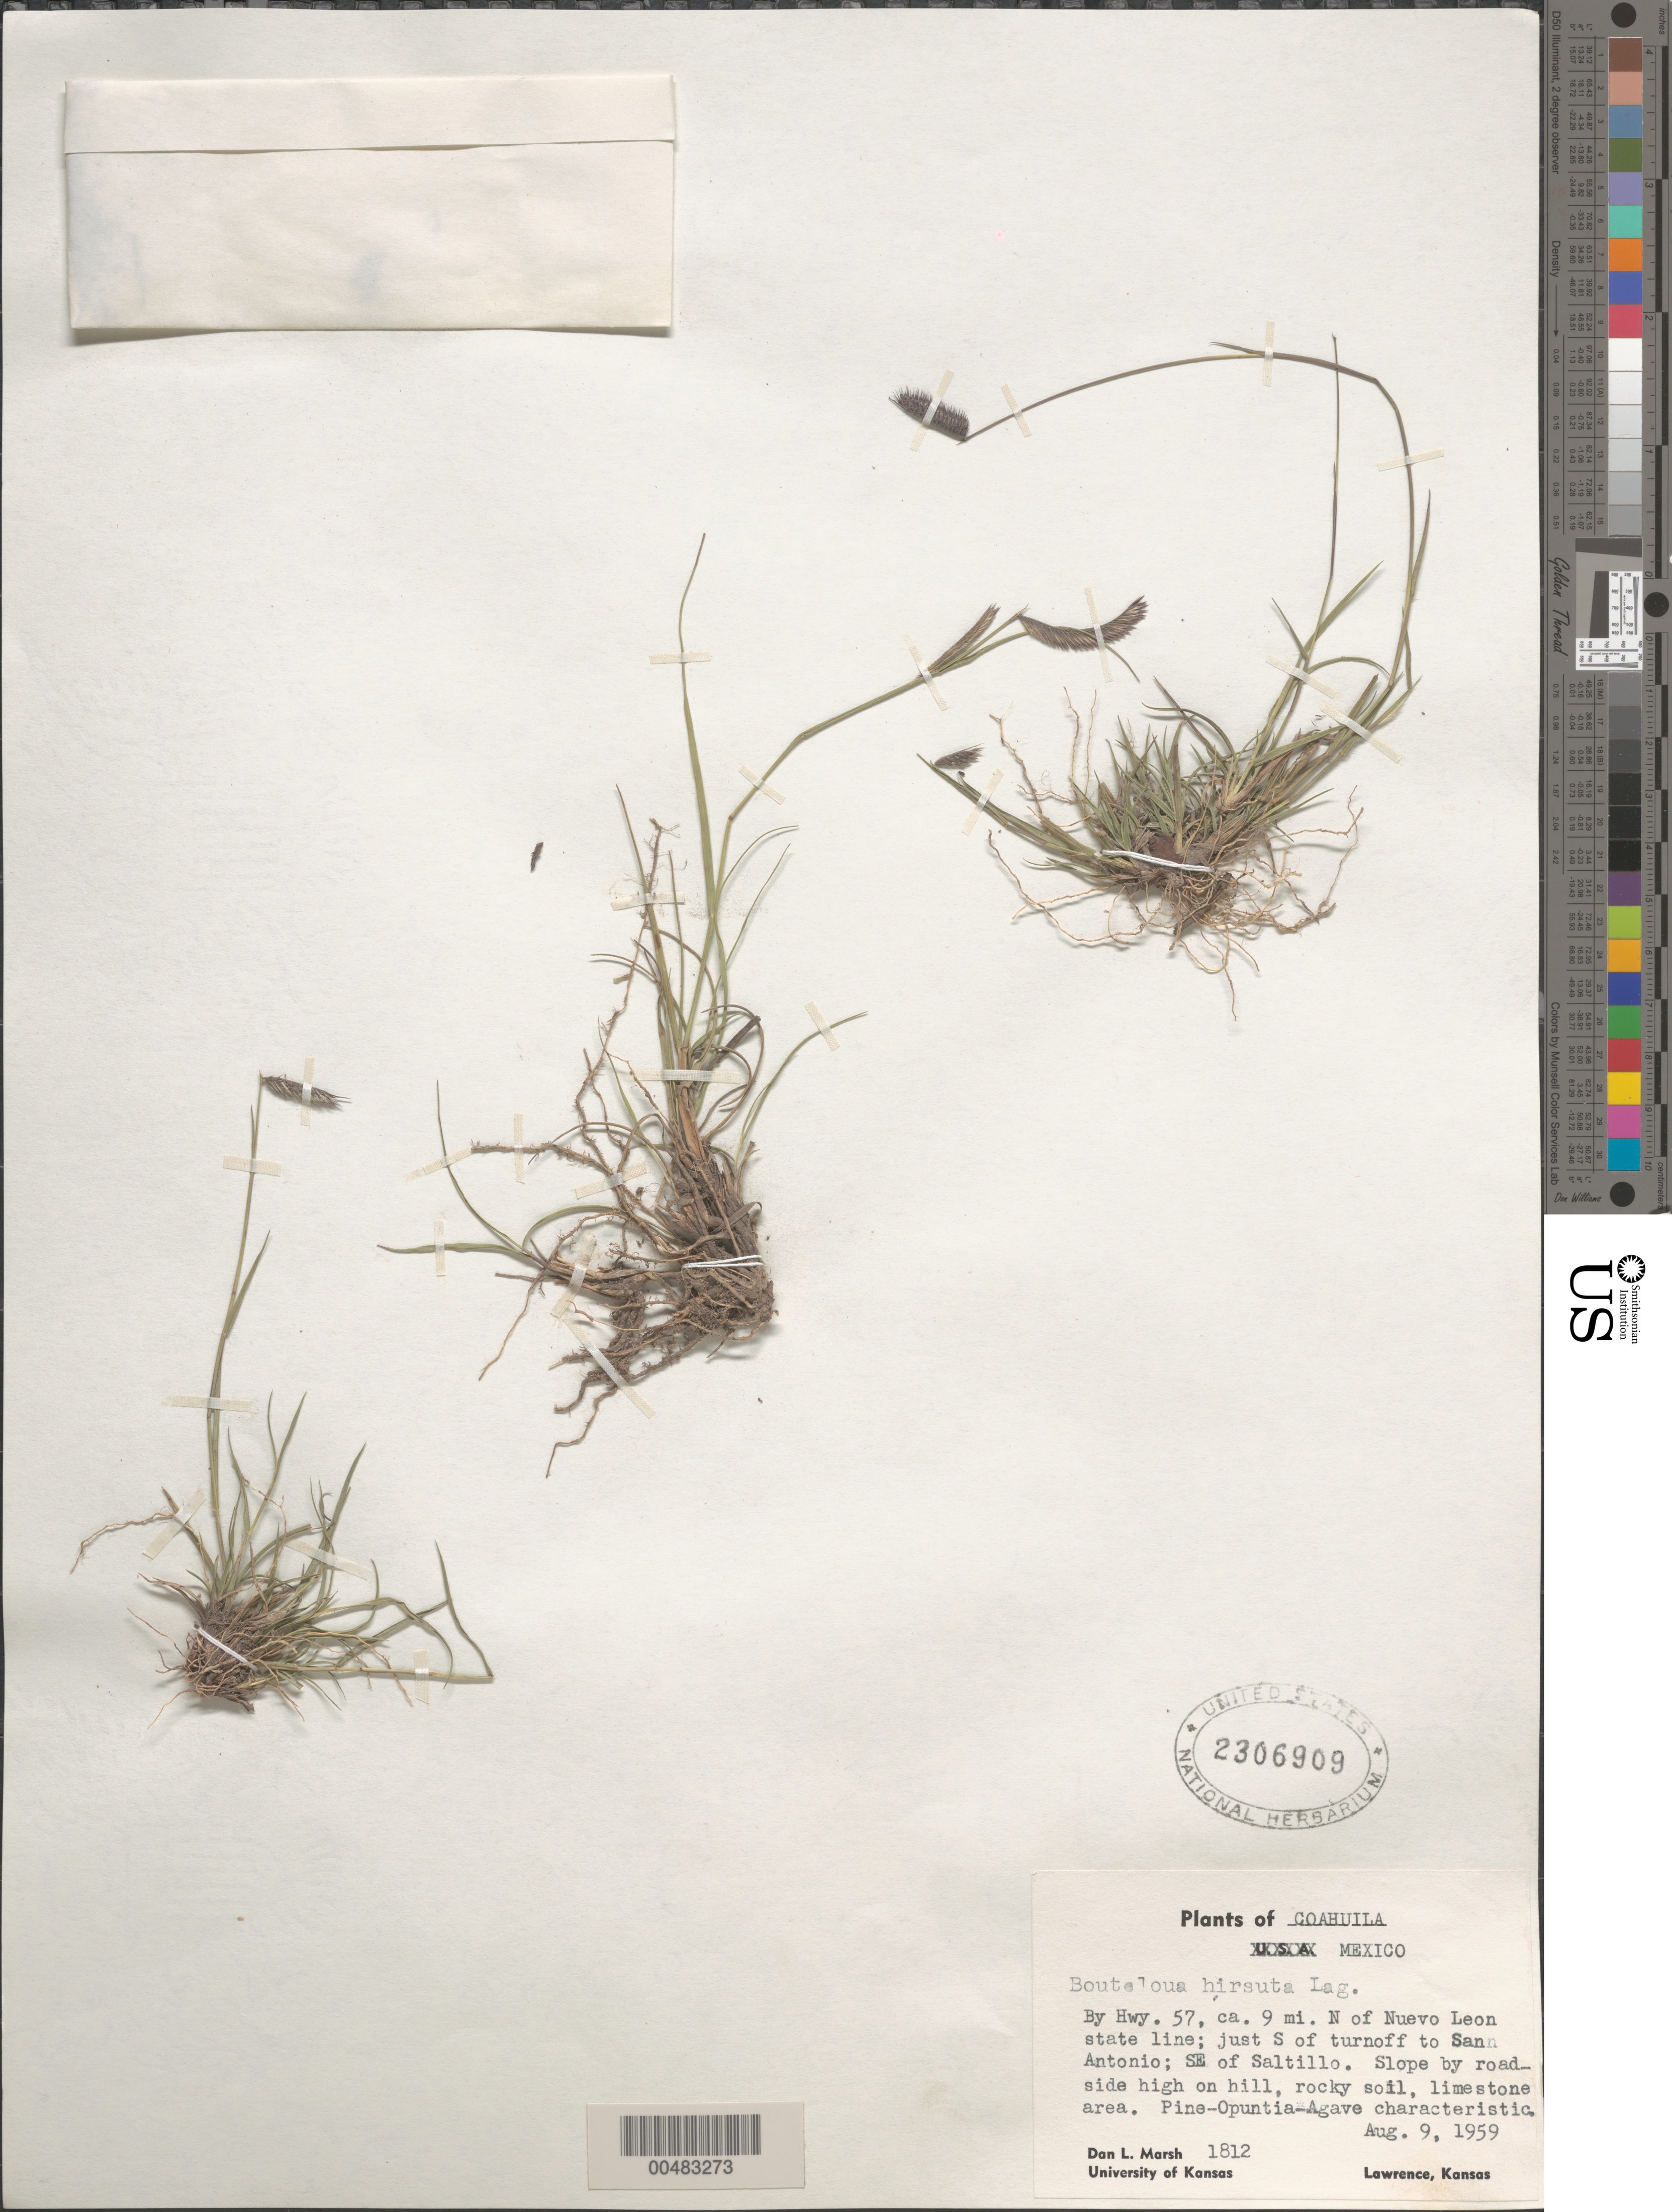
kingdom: Plantae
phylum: Tracheophyta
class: Liliopsida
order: Poales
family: Poaceae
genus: Bouteloua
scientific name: Bouteloua hirsuta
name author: Lag.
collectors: D. L. Marsh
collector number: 1812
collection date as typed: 9 Aug 1959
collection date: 1959-08-09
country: Mexico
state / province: Coahuila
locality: BE Highway 57, ca 9 mi N of Nuevo Leon state line, just S of turnoff to San Antonio, SE of Saltillo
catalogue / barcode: US 2306909